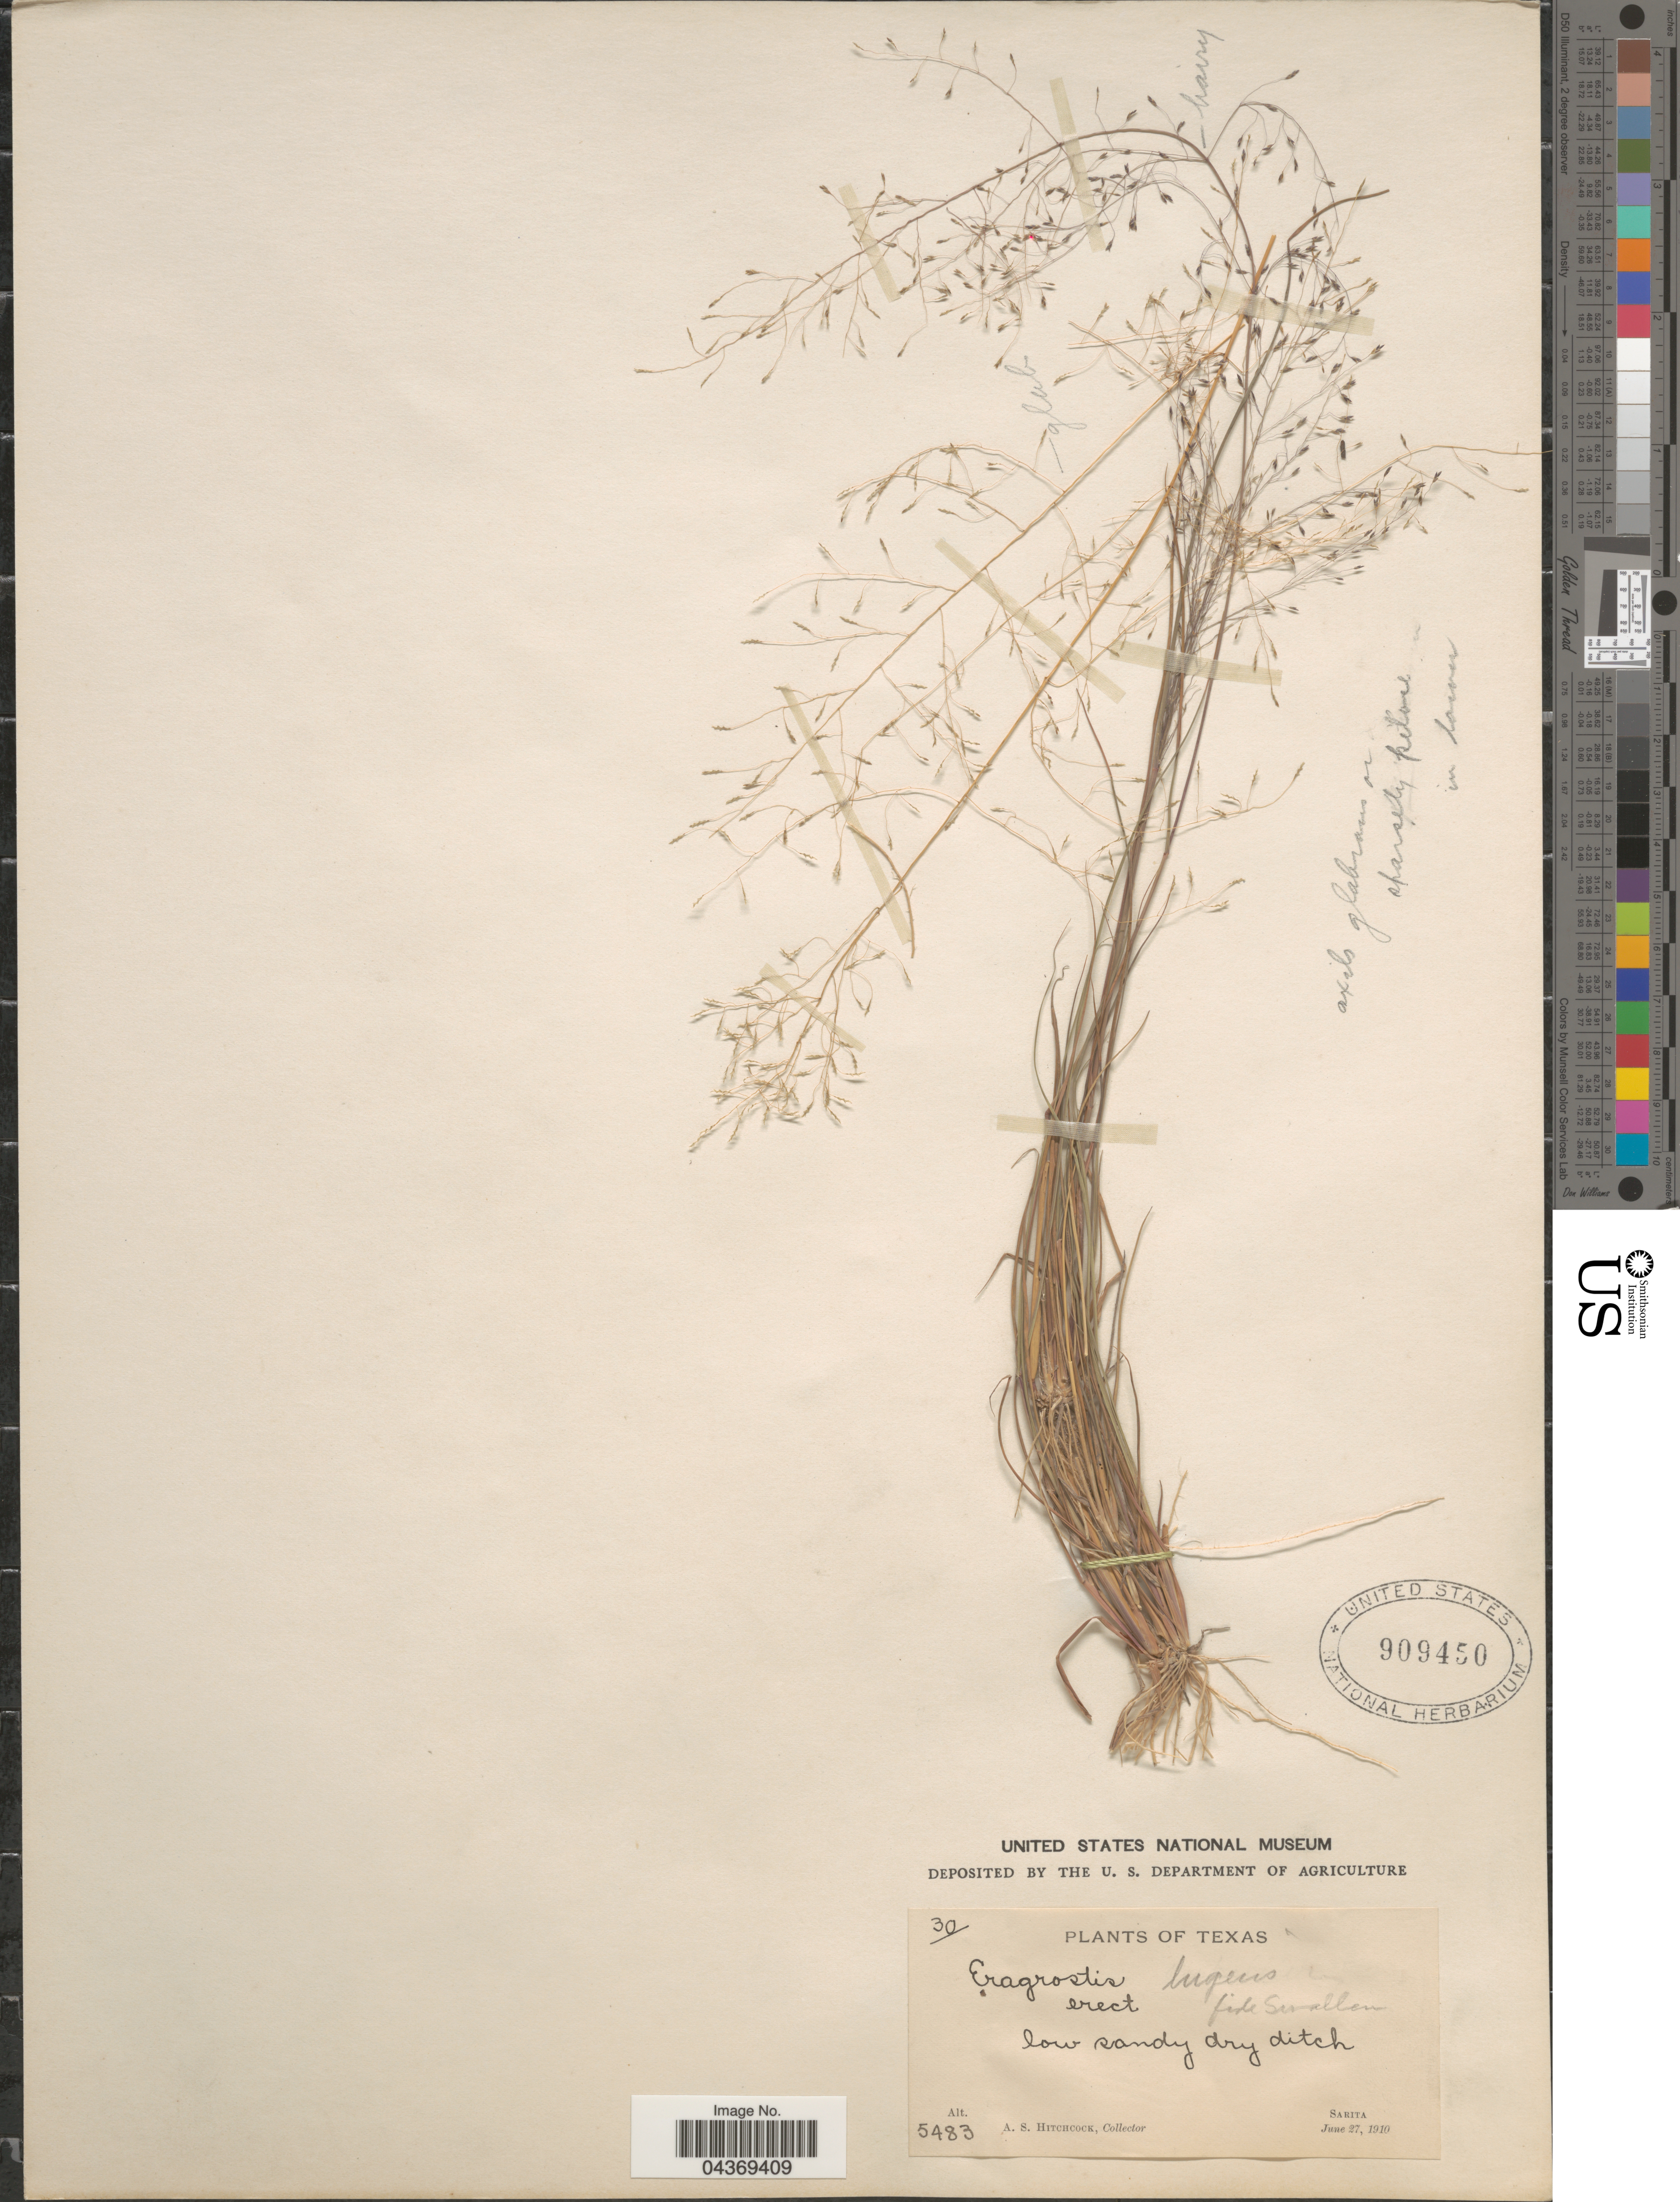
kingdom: Plantae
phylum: Tracheophyta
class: Liliopsida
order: Poales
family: Poaceae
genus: Eragrostis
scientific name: Eragrostis lugens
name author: Nees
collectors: A. S. Hitchcock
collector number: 5483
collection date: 1910-06-27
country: United States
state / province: Texas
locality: Sarita.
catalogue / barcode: US 909450